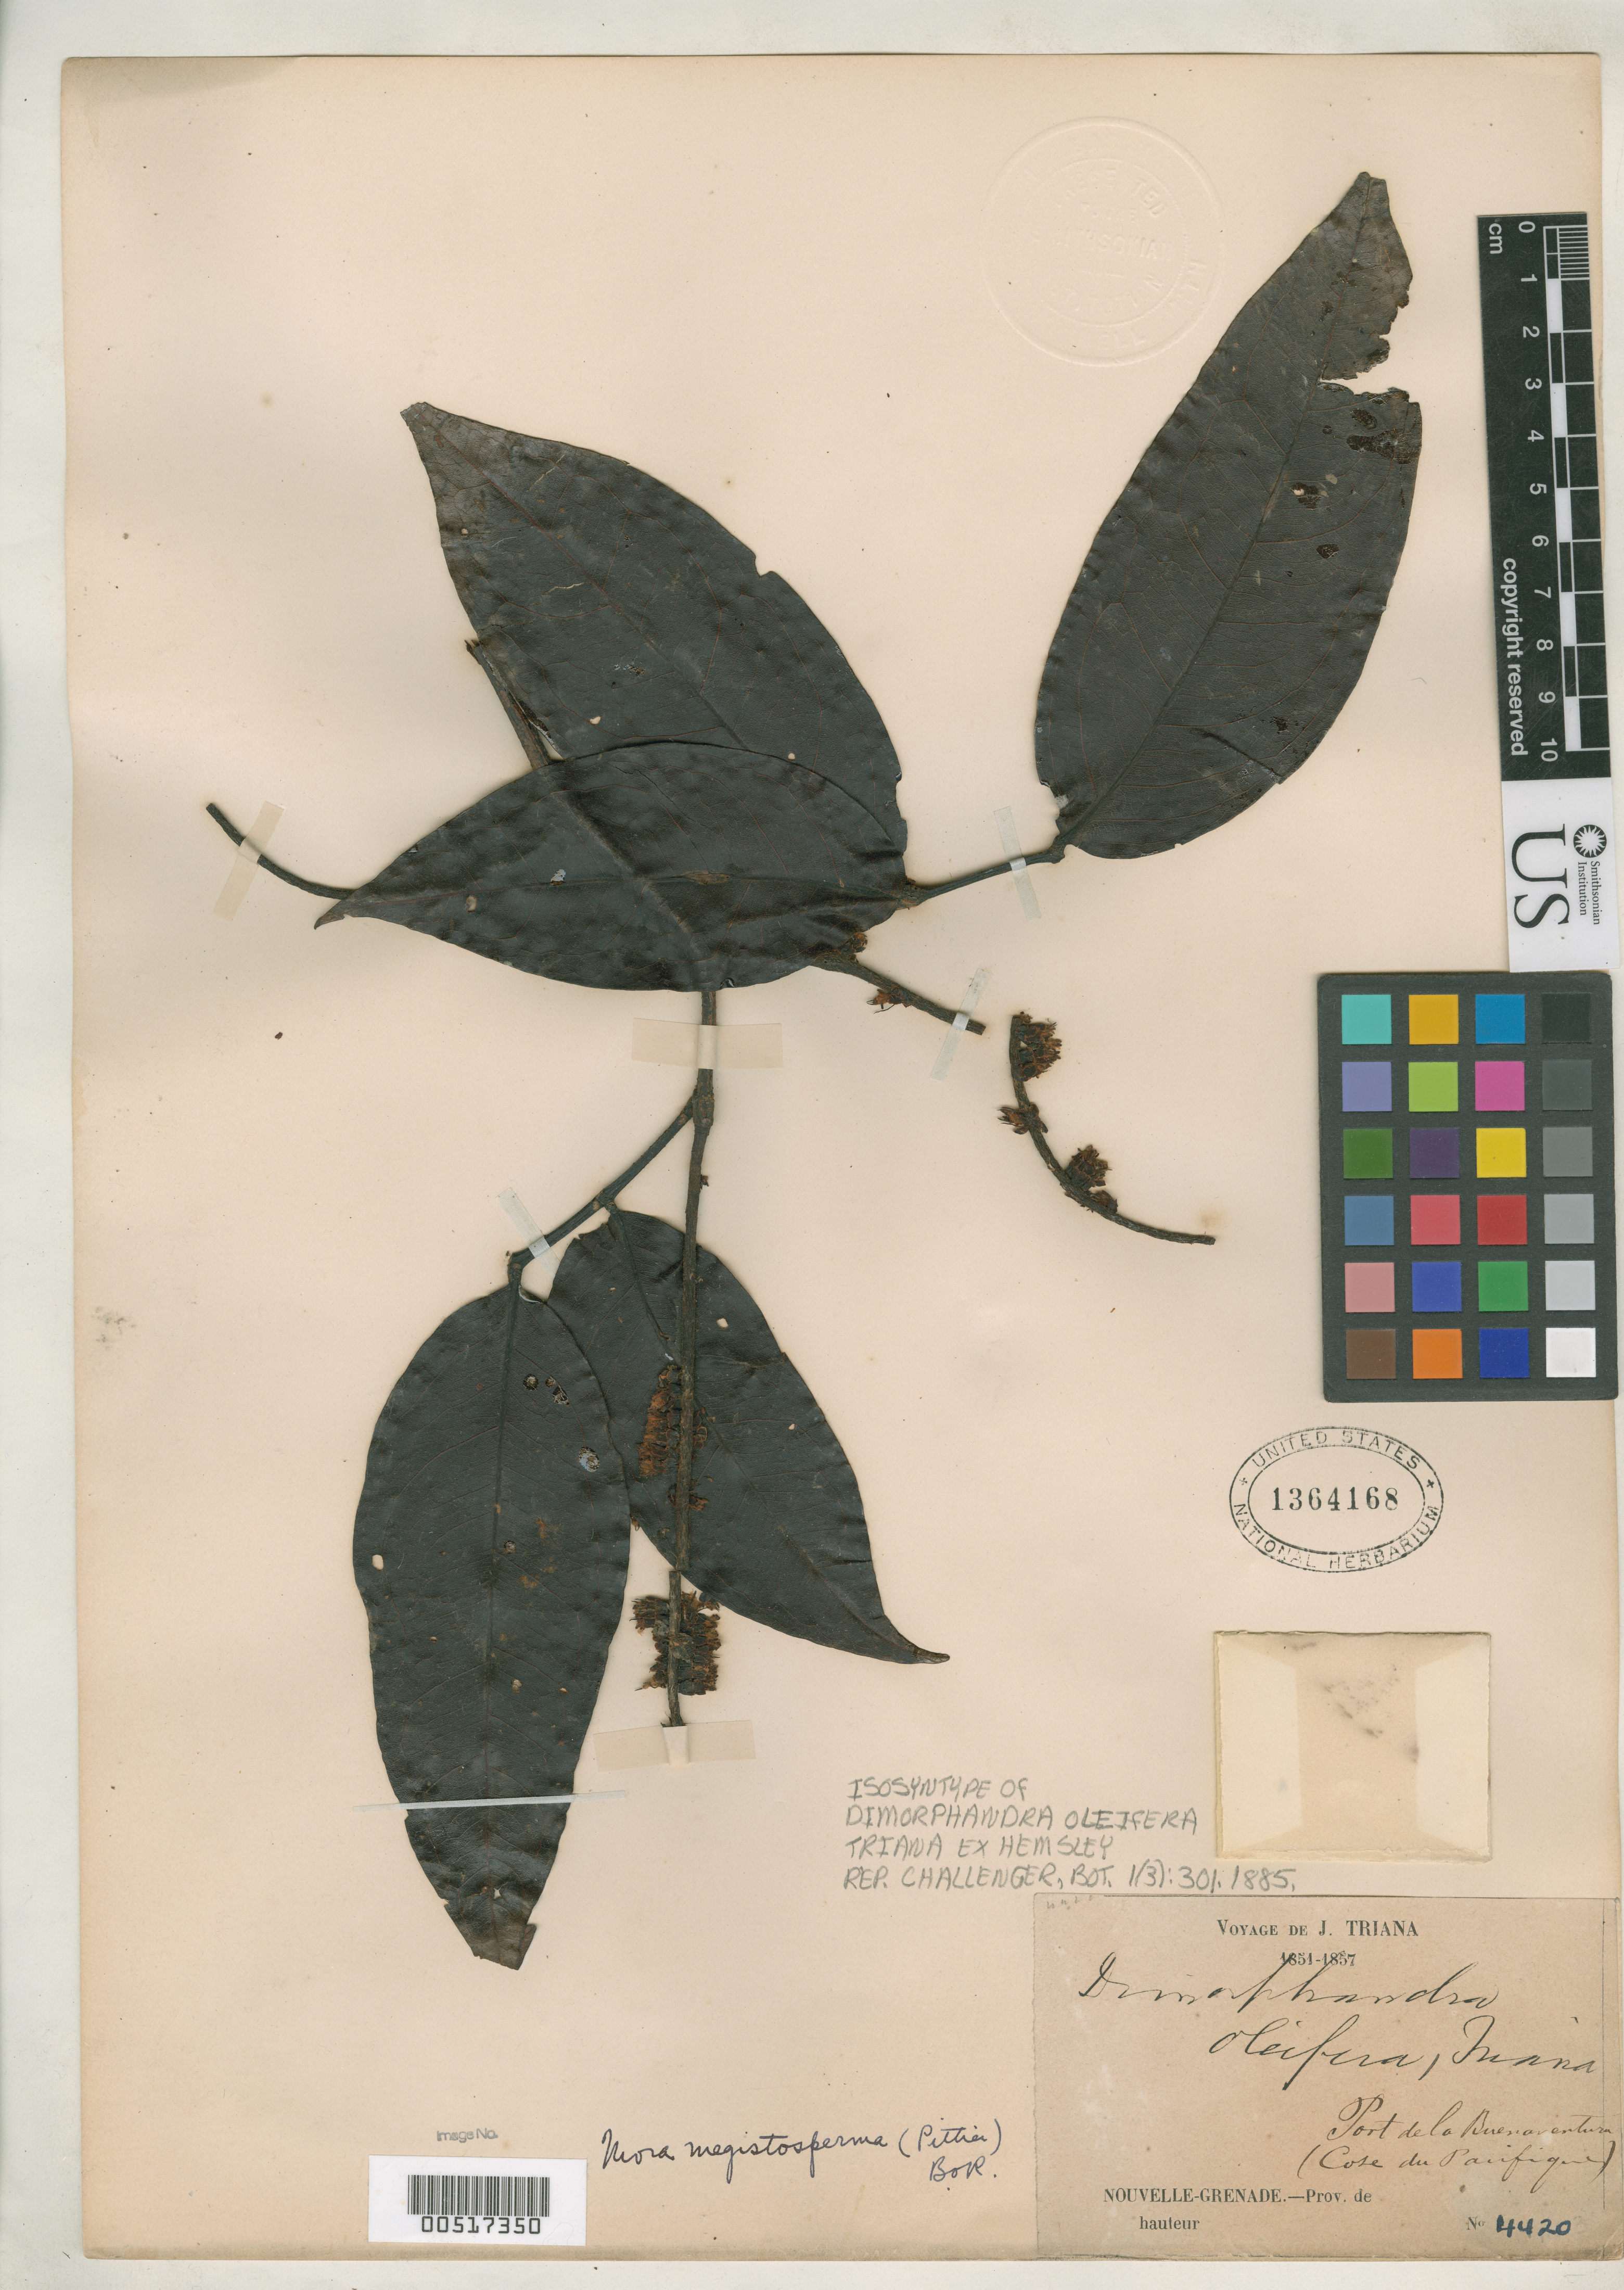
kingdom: Plantae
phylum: Tracheophyta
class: Magnoliopsida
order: Fabales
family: Fabaceae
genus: Dimorphandra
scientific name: Dimorphandra oleifera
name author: Triana ex Hemsl.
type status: Isosyntype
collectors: J. J. Triana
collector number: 4420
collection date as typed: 1851 to -- --- 1857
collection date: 1851/1857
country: Colombia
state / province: Valle del Cauca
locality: Prov. de Hauteur, port de La Buena Ventura, cose du Pacifique [Prov. of height, port of Buena Ventura, the Pacific Coast?].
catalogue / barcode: US 1364168